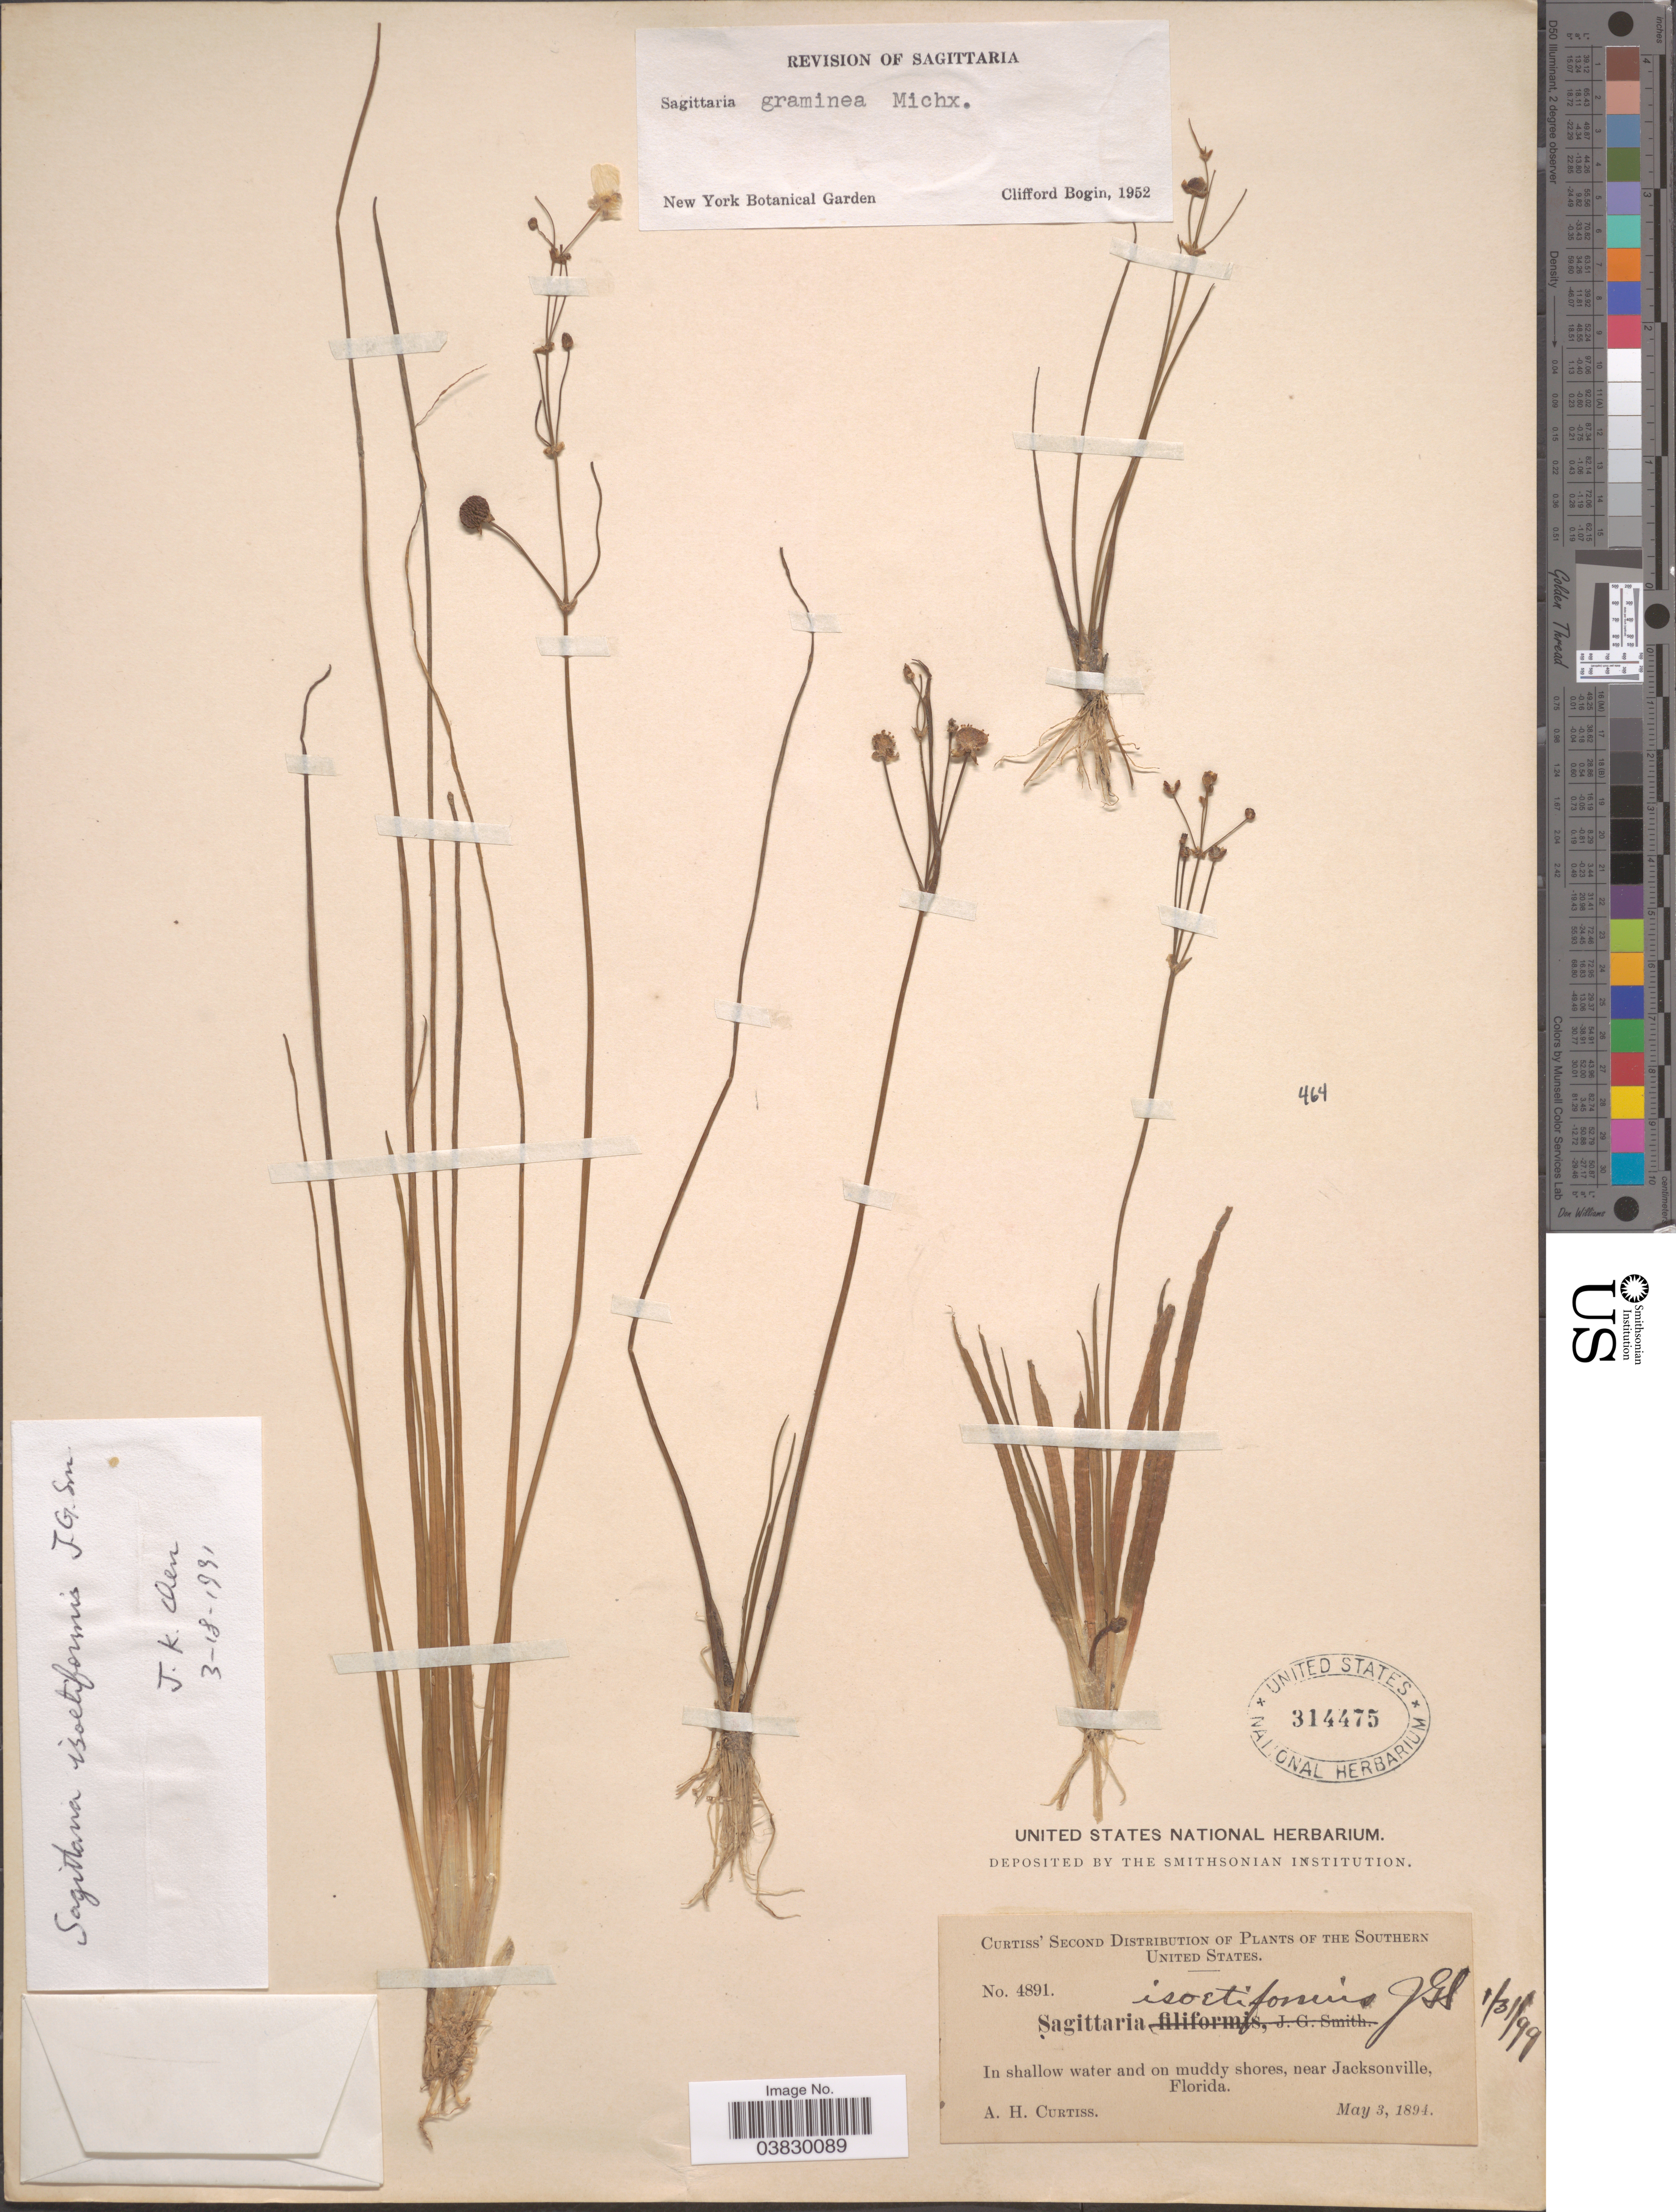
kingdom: Plantae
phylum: Tracheophyta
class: Liliopsida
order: Alismatales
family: Alismataceae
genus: Sagittaria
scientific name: Sagittaria graminea var. graminea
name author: Michx.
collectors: A. H. Curtiss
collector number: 4891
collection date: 1894-05-03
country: United States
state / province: Florida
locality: The Southern United States. Near Jacksonville.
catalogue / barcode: US 314475